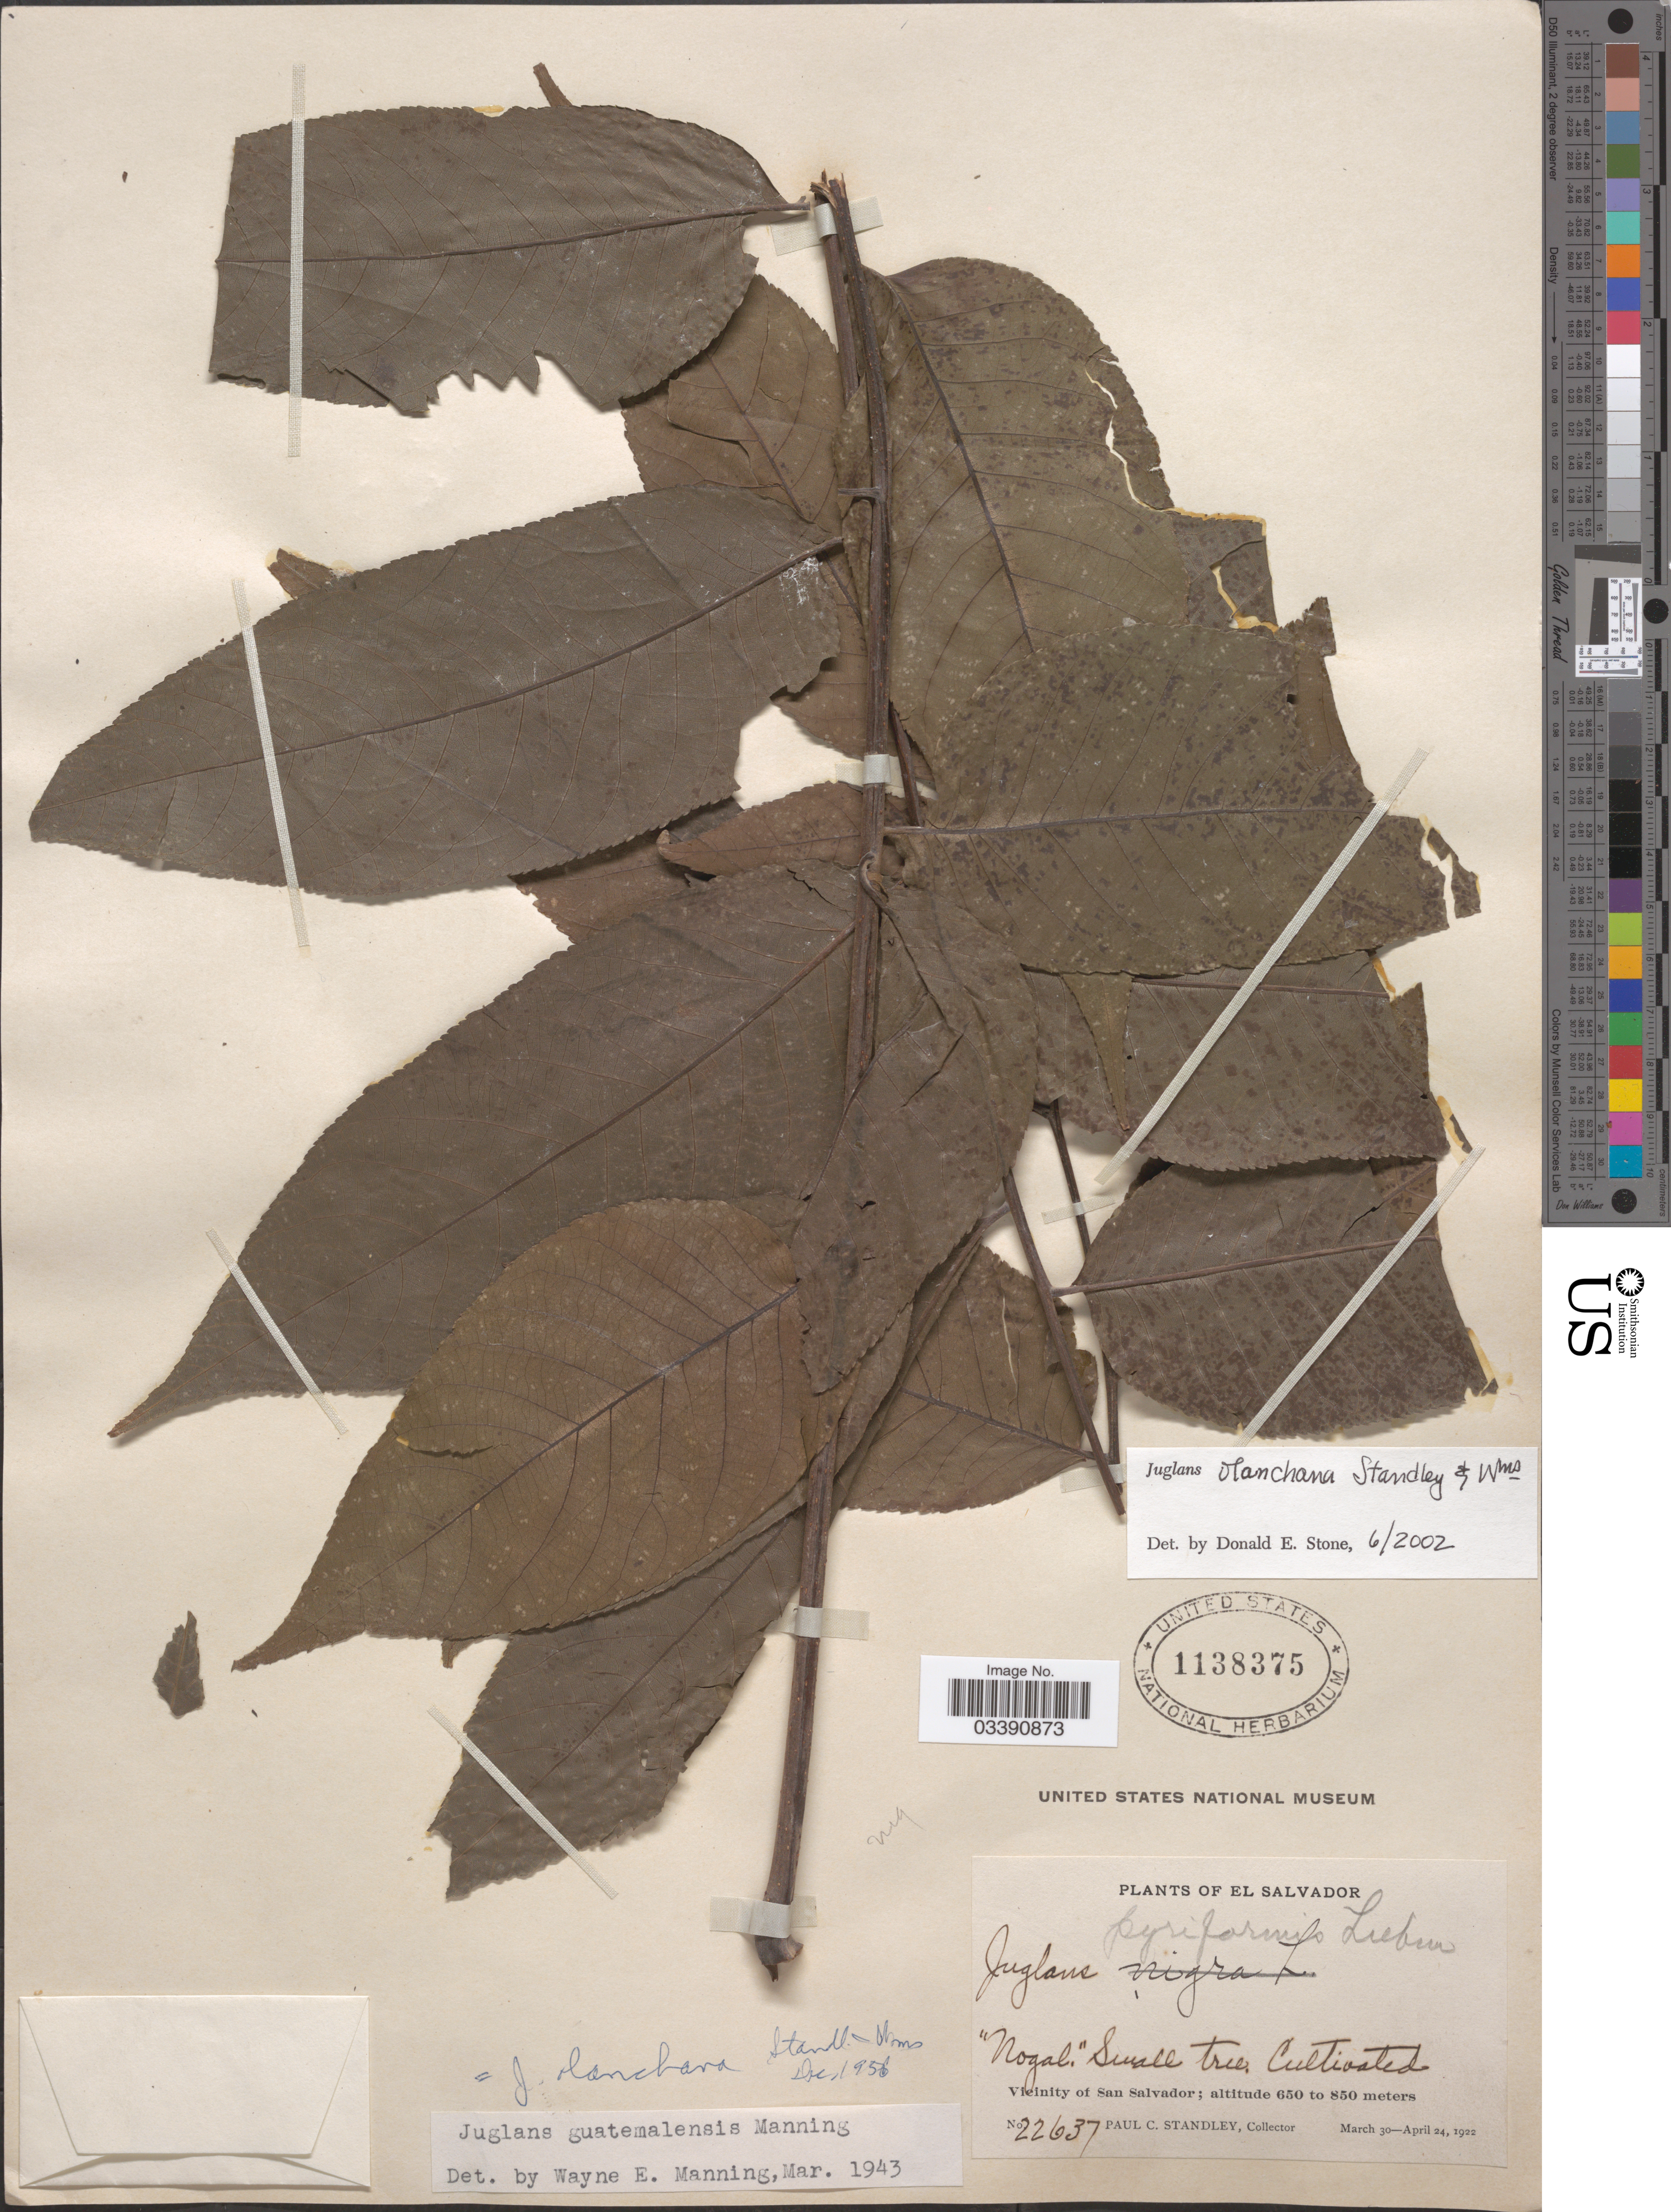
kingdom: Plantae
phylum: Tracheophyta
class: Magnoliopsida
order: Fagales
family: Juglandaceae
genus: Juglans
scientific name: Juglans olanchana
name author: Standl. & L.O. Williams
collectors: P. C. Standley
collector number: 22637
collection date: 1922-03-30/1922-04-24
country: El Salvador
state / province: San Salvador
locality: Vicinity of San Salvador.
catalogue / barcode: US 1138375